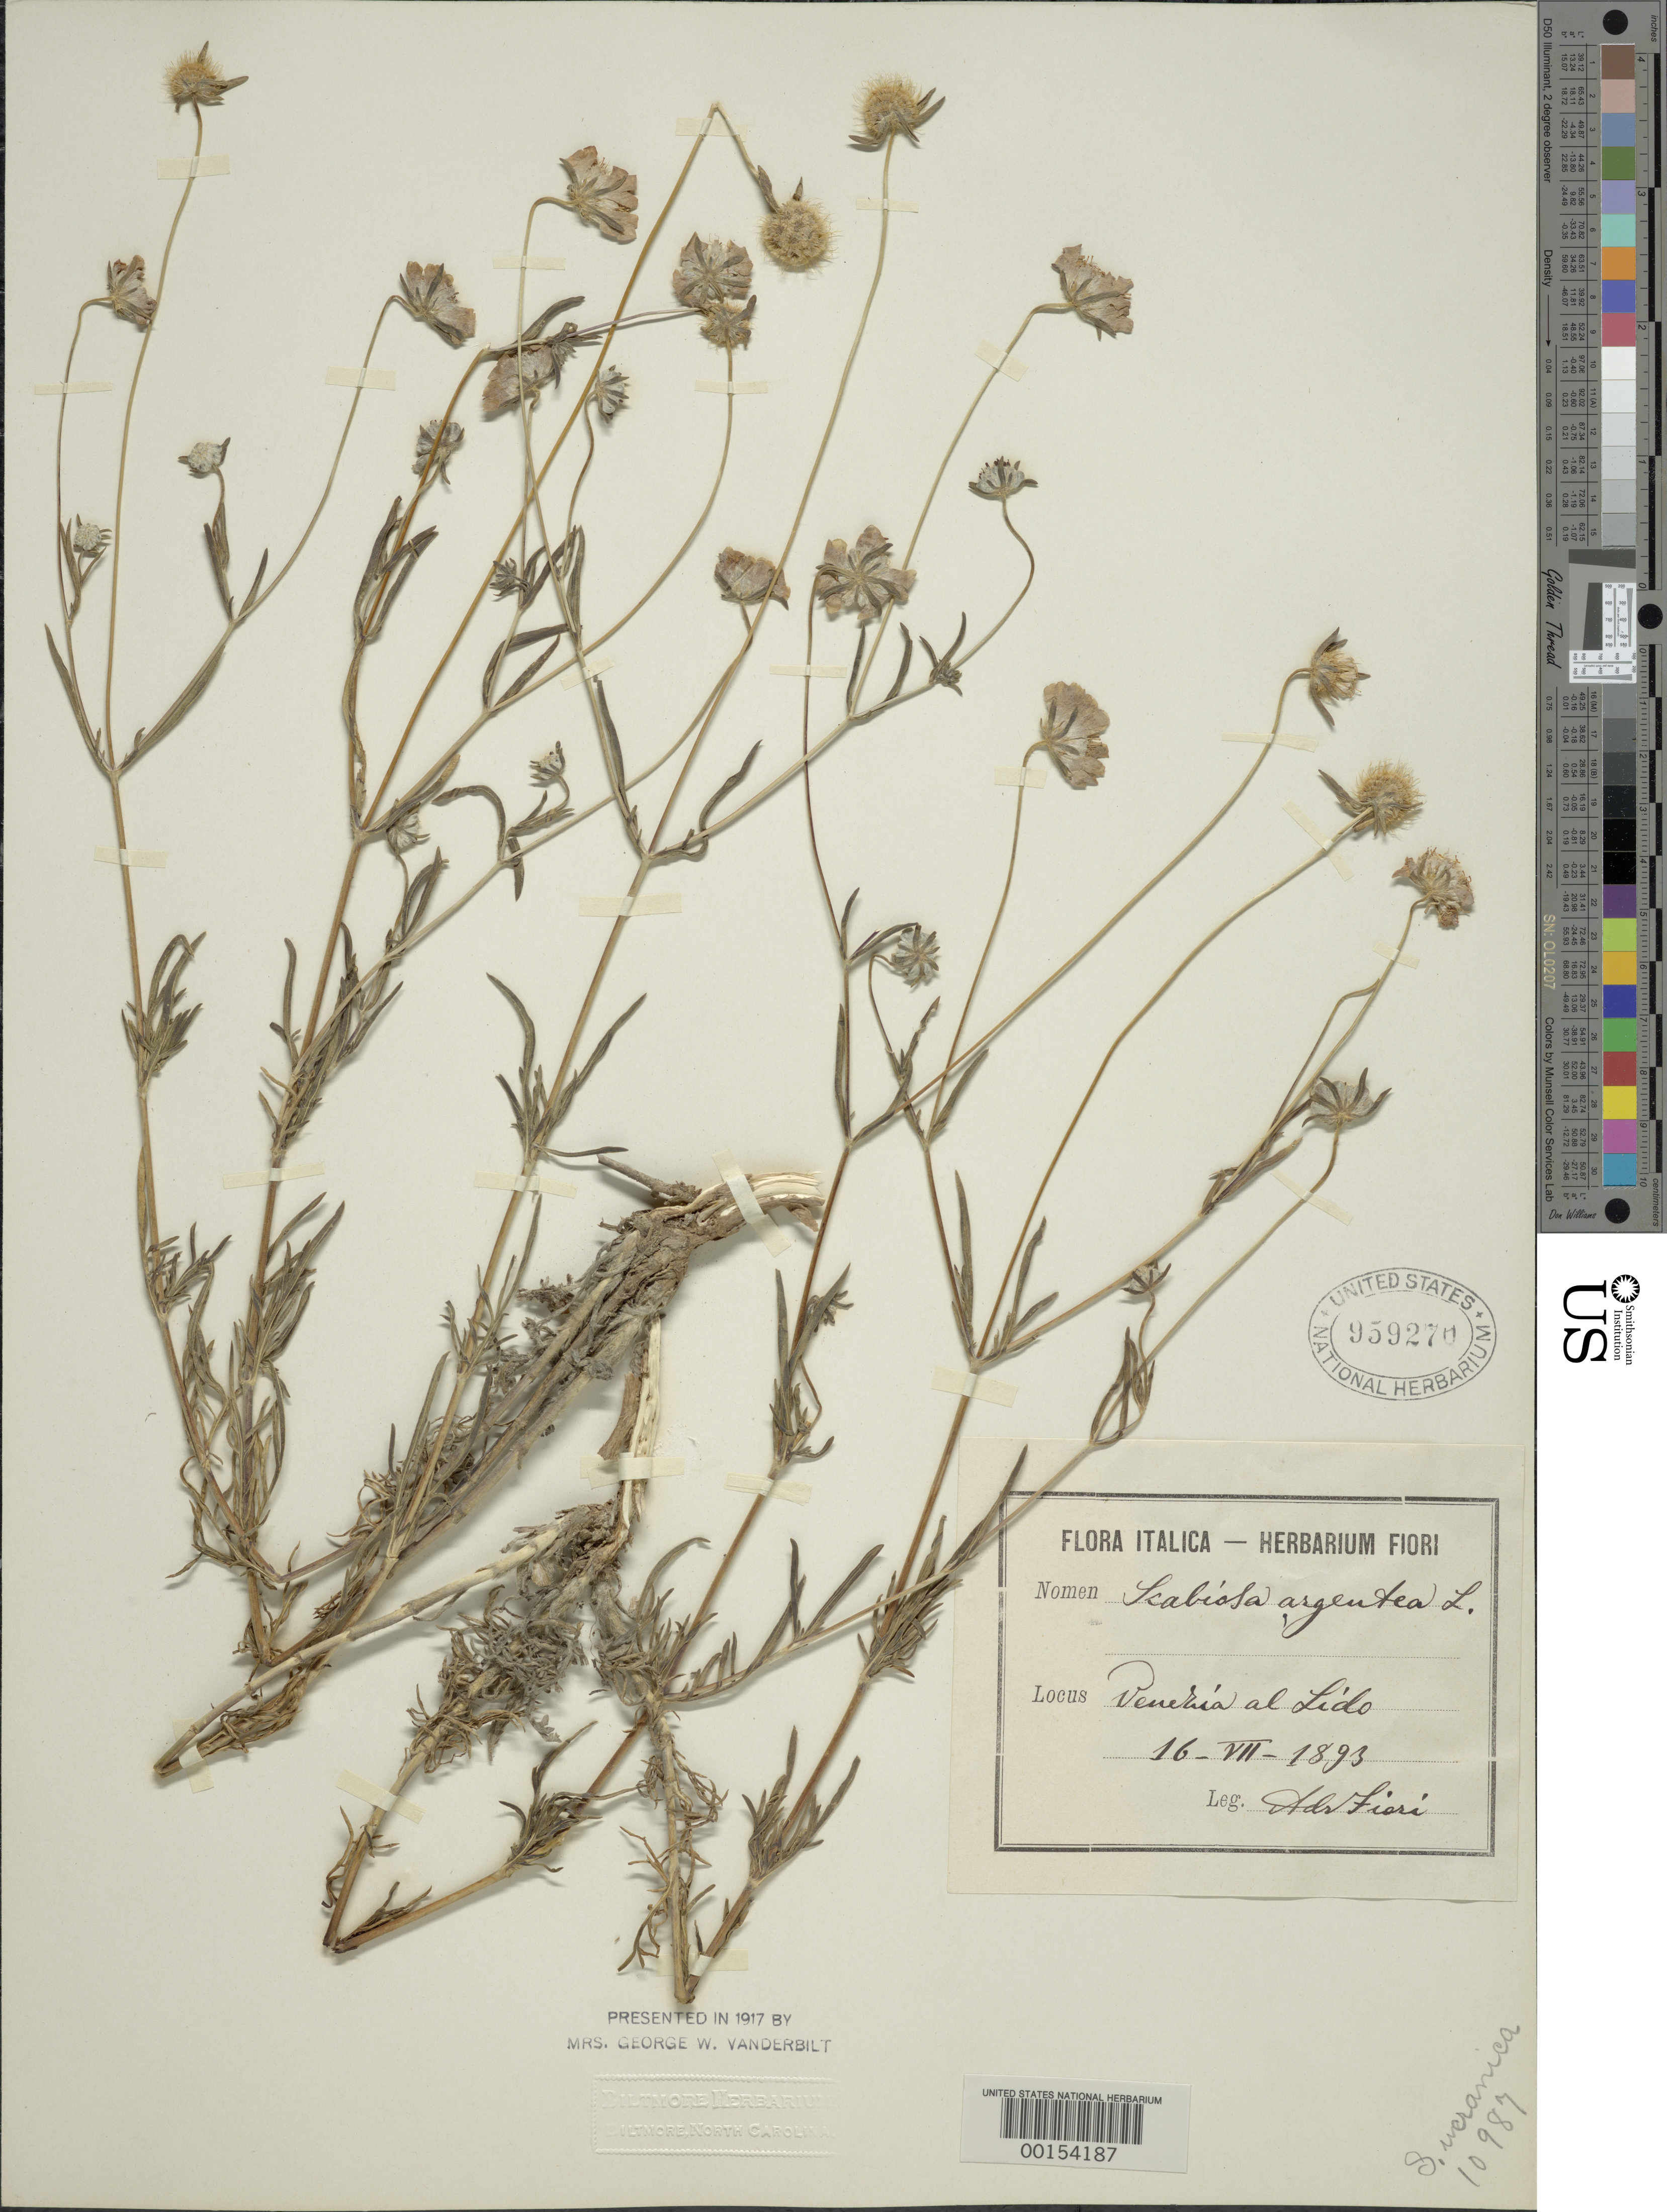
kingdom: Plantae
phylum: Tracheophyta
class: Magnoliopsida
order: Dipsacales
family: Caprifoliaceae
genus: Scabiosa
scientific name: Scabiosa argentea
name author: L.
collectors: -. Fiori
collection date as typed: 16 Jul 1893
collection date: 1893-07-16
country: Italy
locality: Venetcia al Lido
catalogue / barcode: US 959270